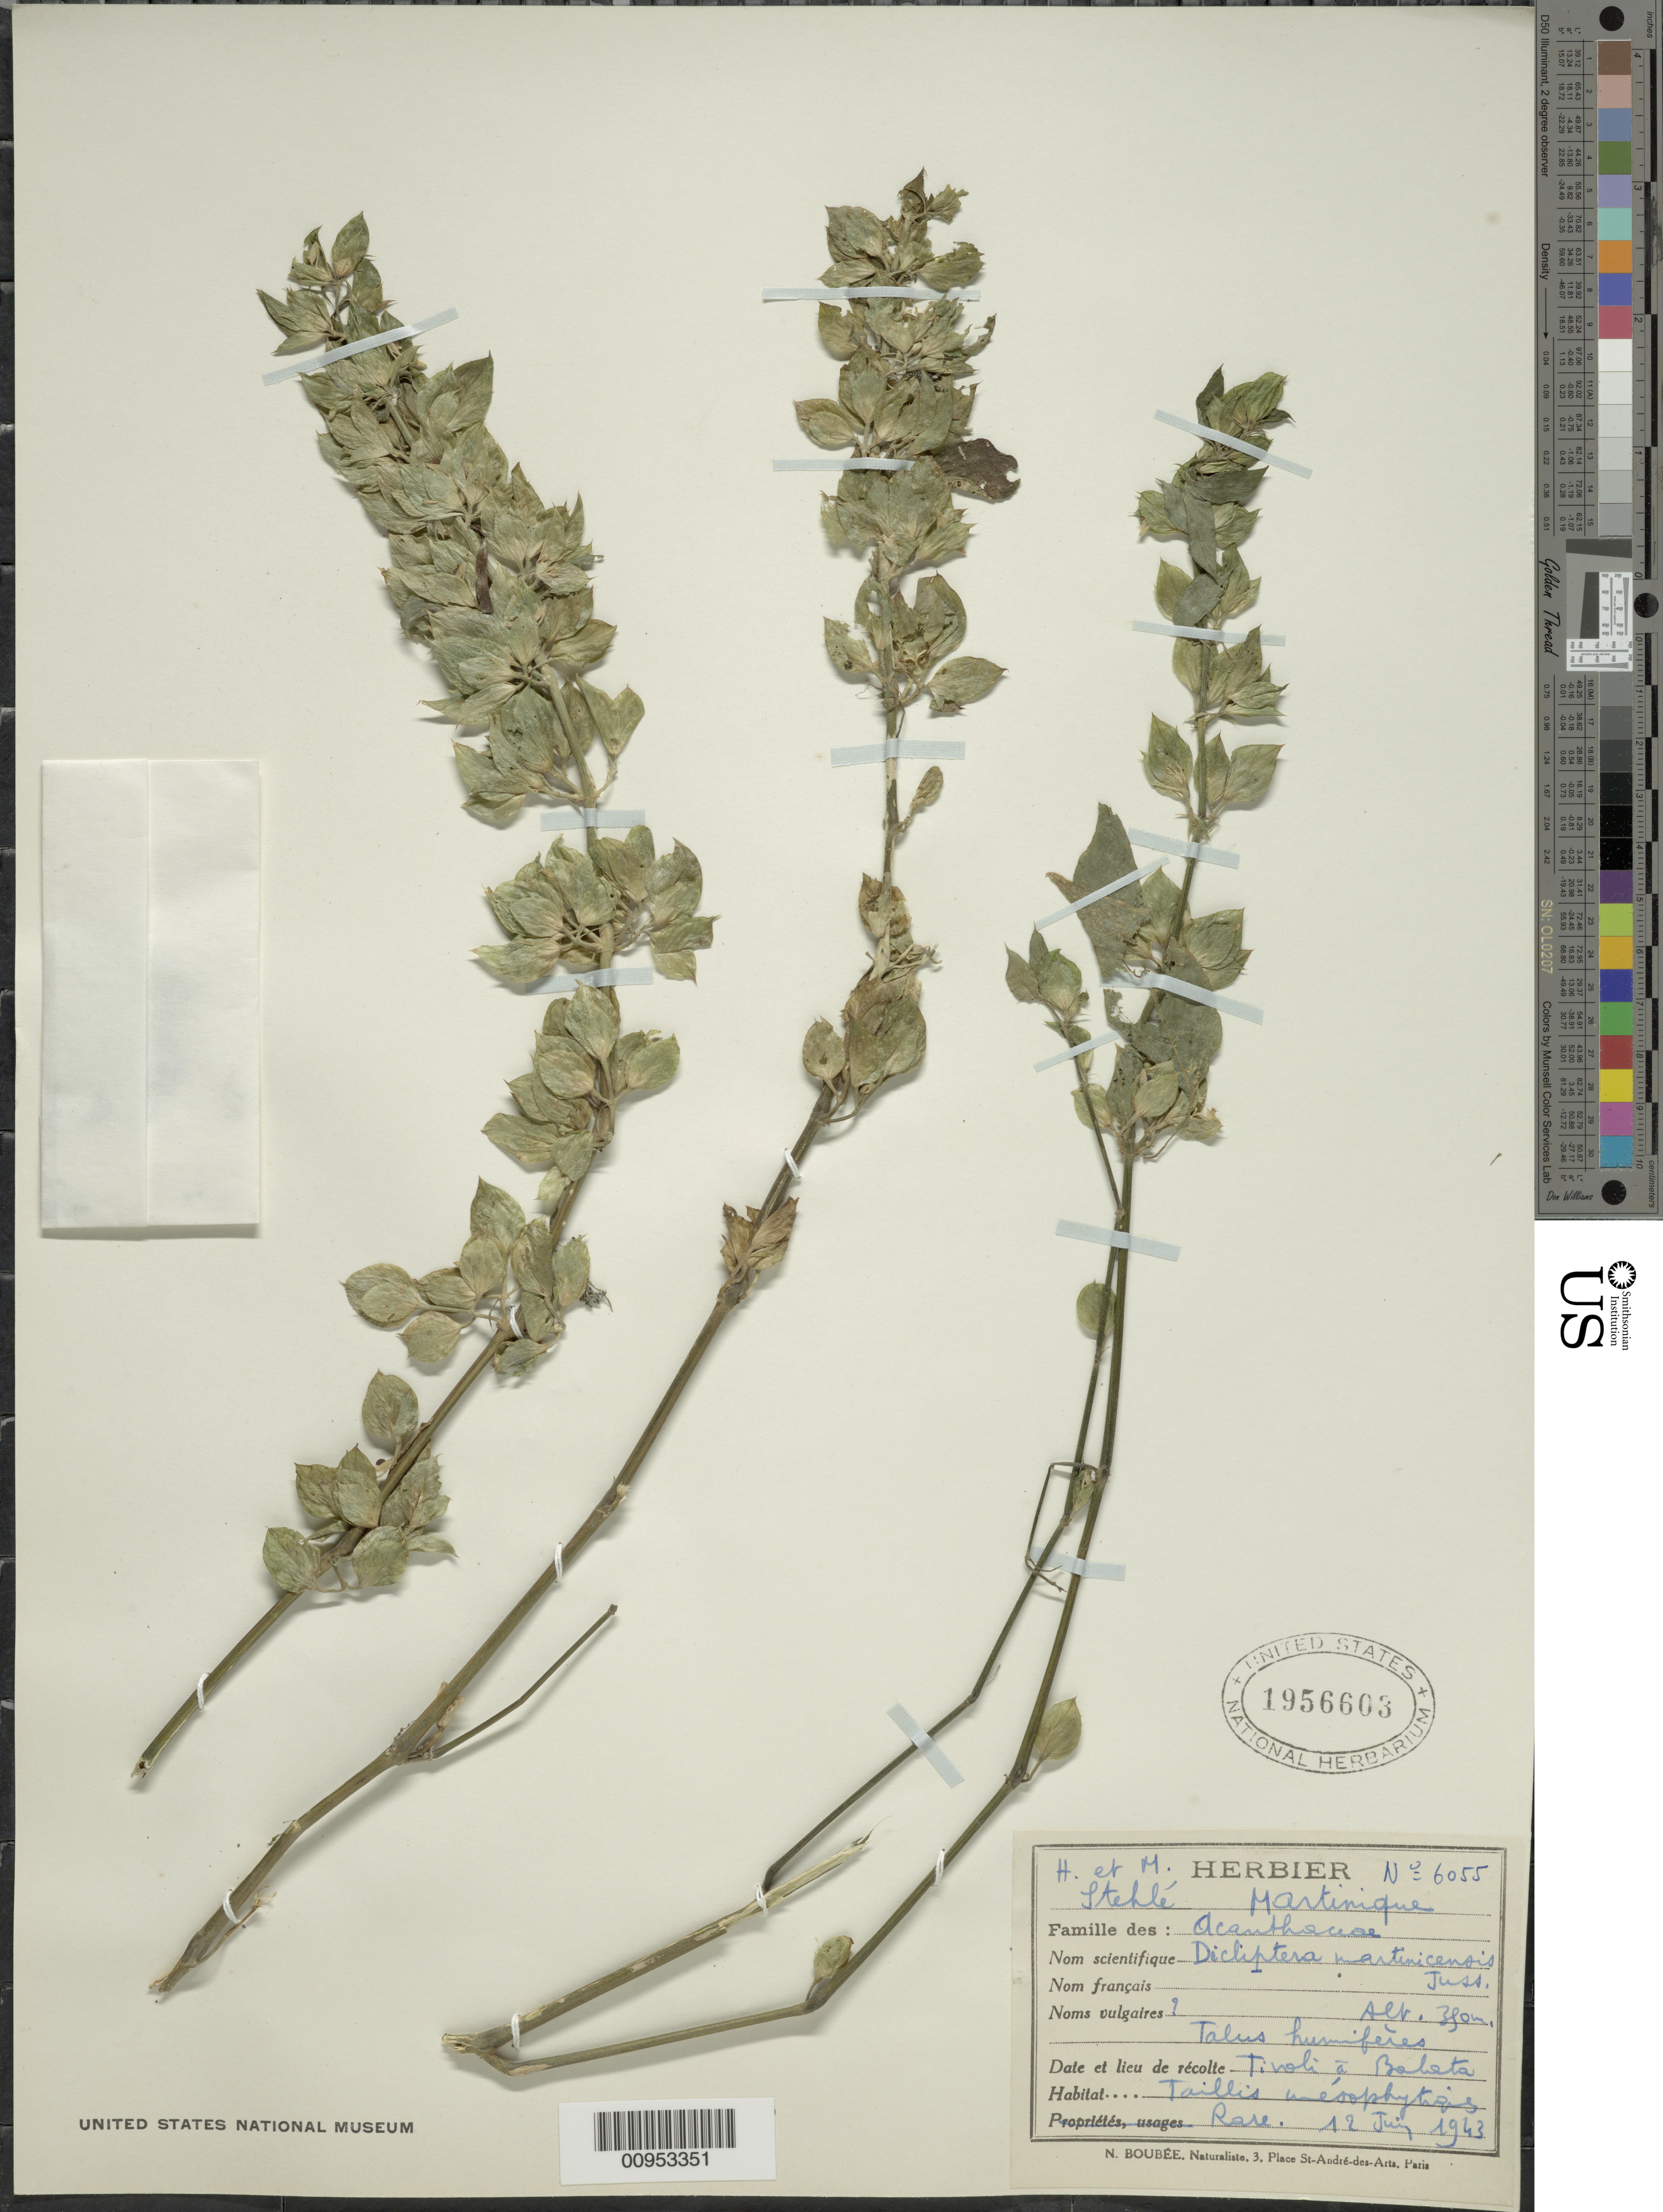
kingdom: Plantae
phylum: Tracheophyta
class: Magnoliopsida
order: Lamiales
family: Acanthaceae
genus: Dicliptera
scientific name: Dicliptera martinicensis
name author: (Jacq.) Juss.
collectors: H. Stehlé & M. Stehlé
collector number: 6055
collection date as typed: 12 Jun 1943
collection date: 1943-06-12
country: Martinique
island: Martinique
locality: Tivoli à Balata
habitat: Talus humifères; taillis mésophytiques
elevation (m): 350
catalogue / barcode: US 1956603